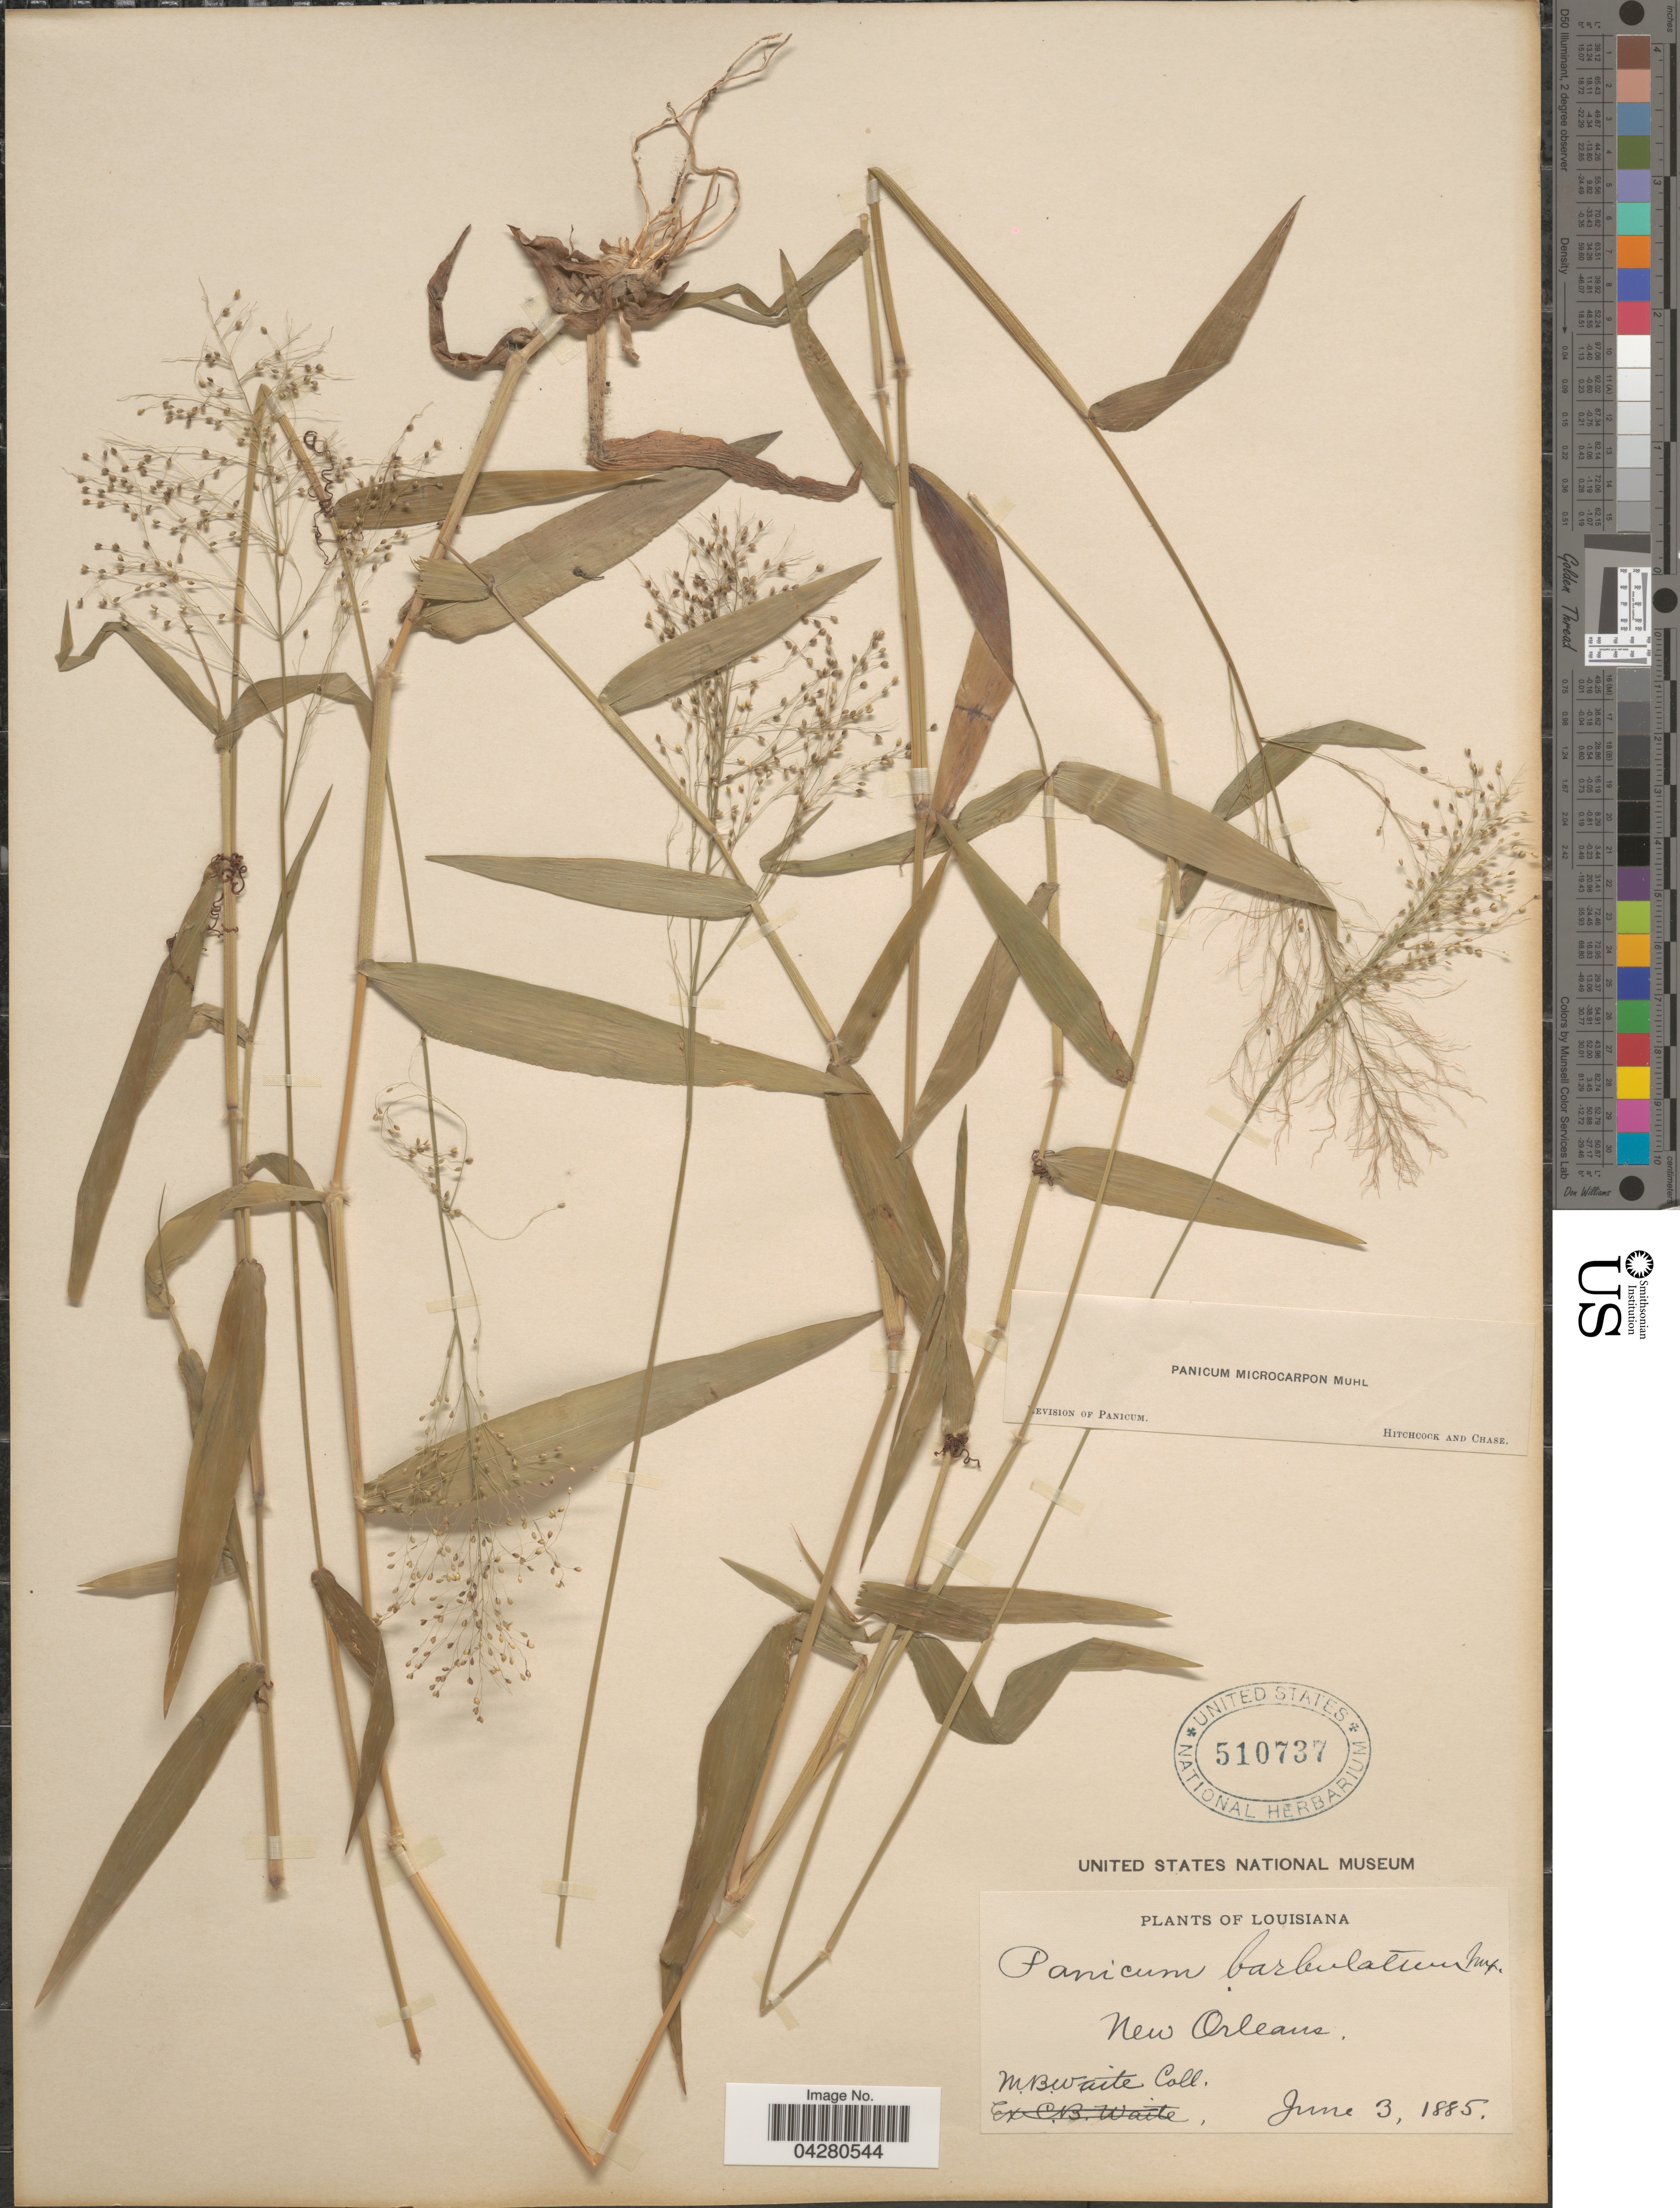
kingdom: Plantae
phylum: Tracheophyta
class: Liliopsida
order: Poales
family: Poaceae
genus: Dichanthelium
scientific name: Dichanthelium dichotomum var. dichotomum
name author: (L.) Gould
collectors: M. B. Waite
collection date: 1885-06-03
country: United States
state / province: Louisiana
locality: New Orleans.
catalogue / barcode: US 510737